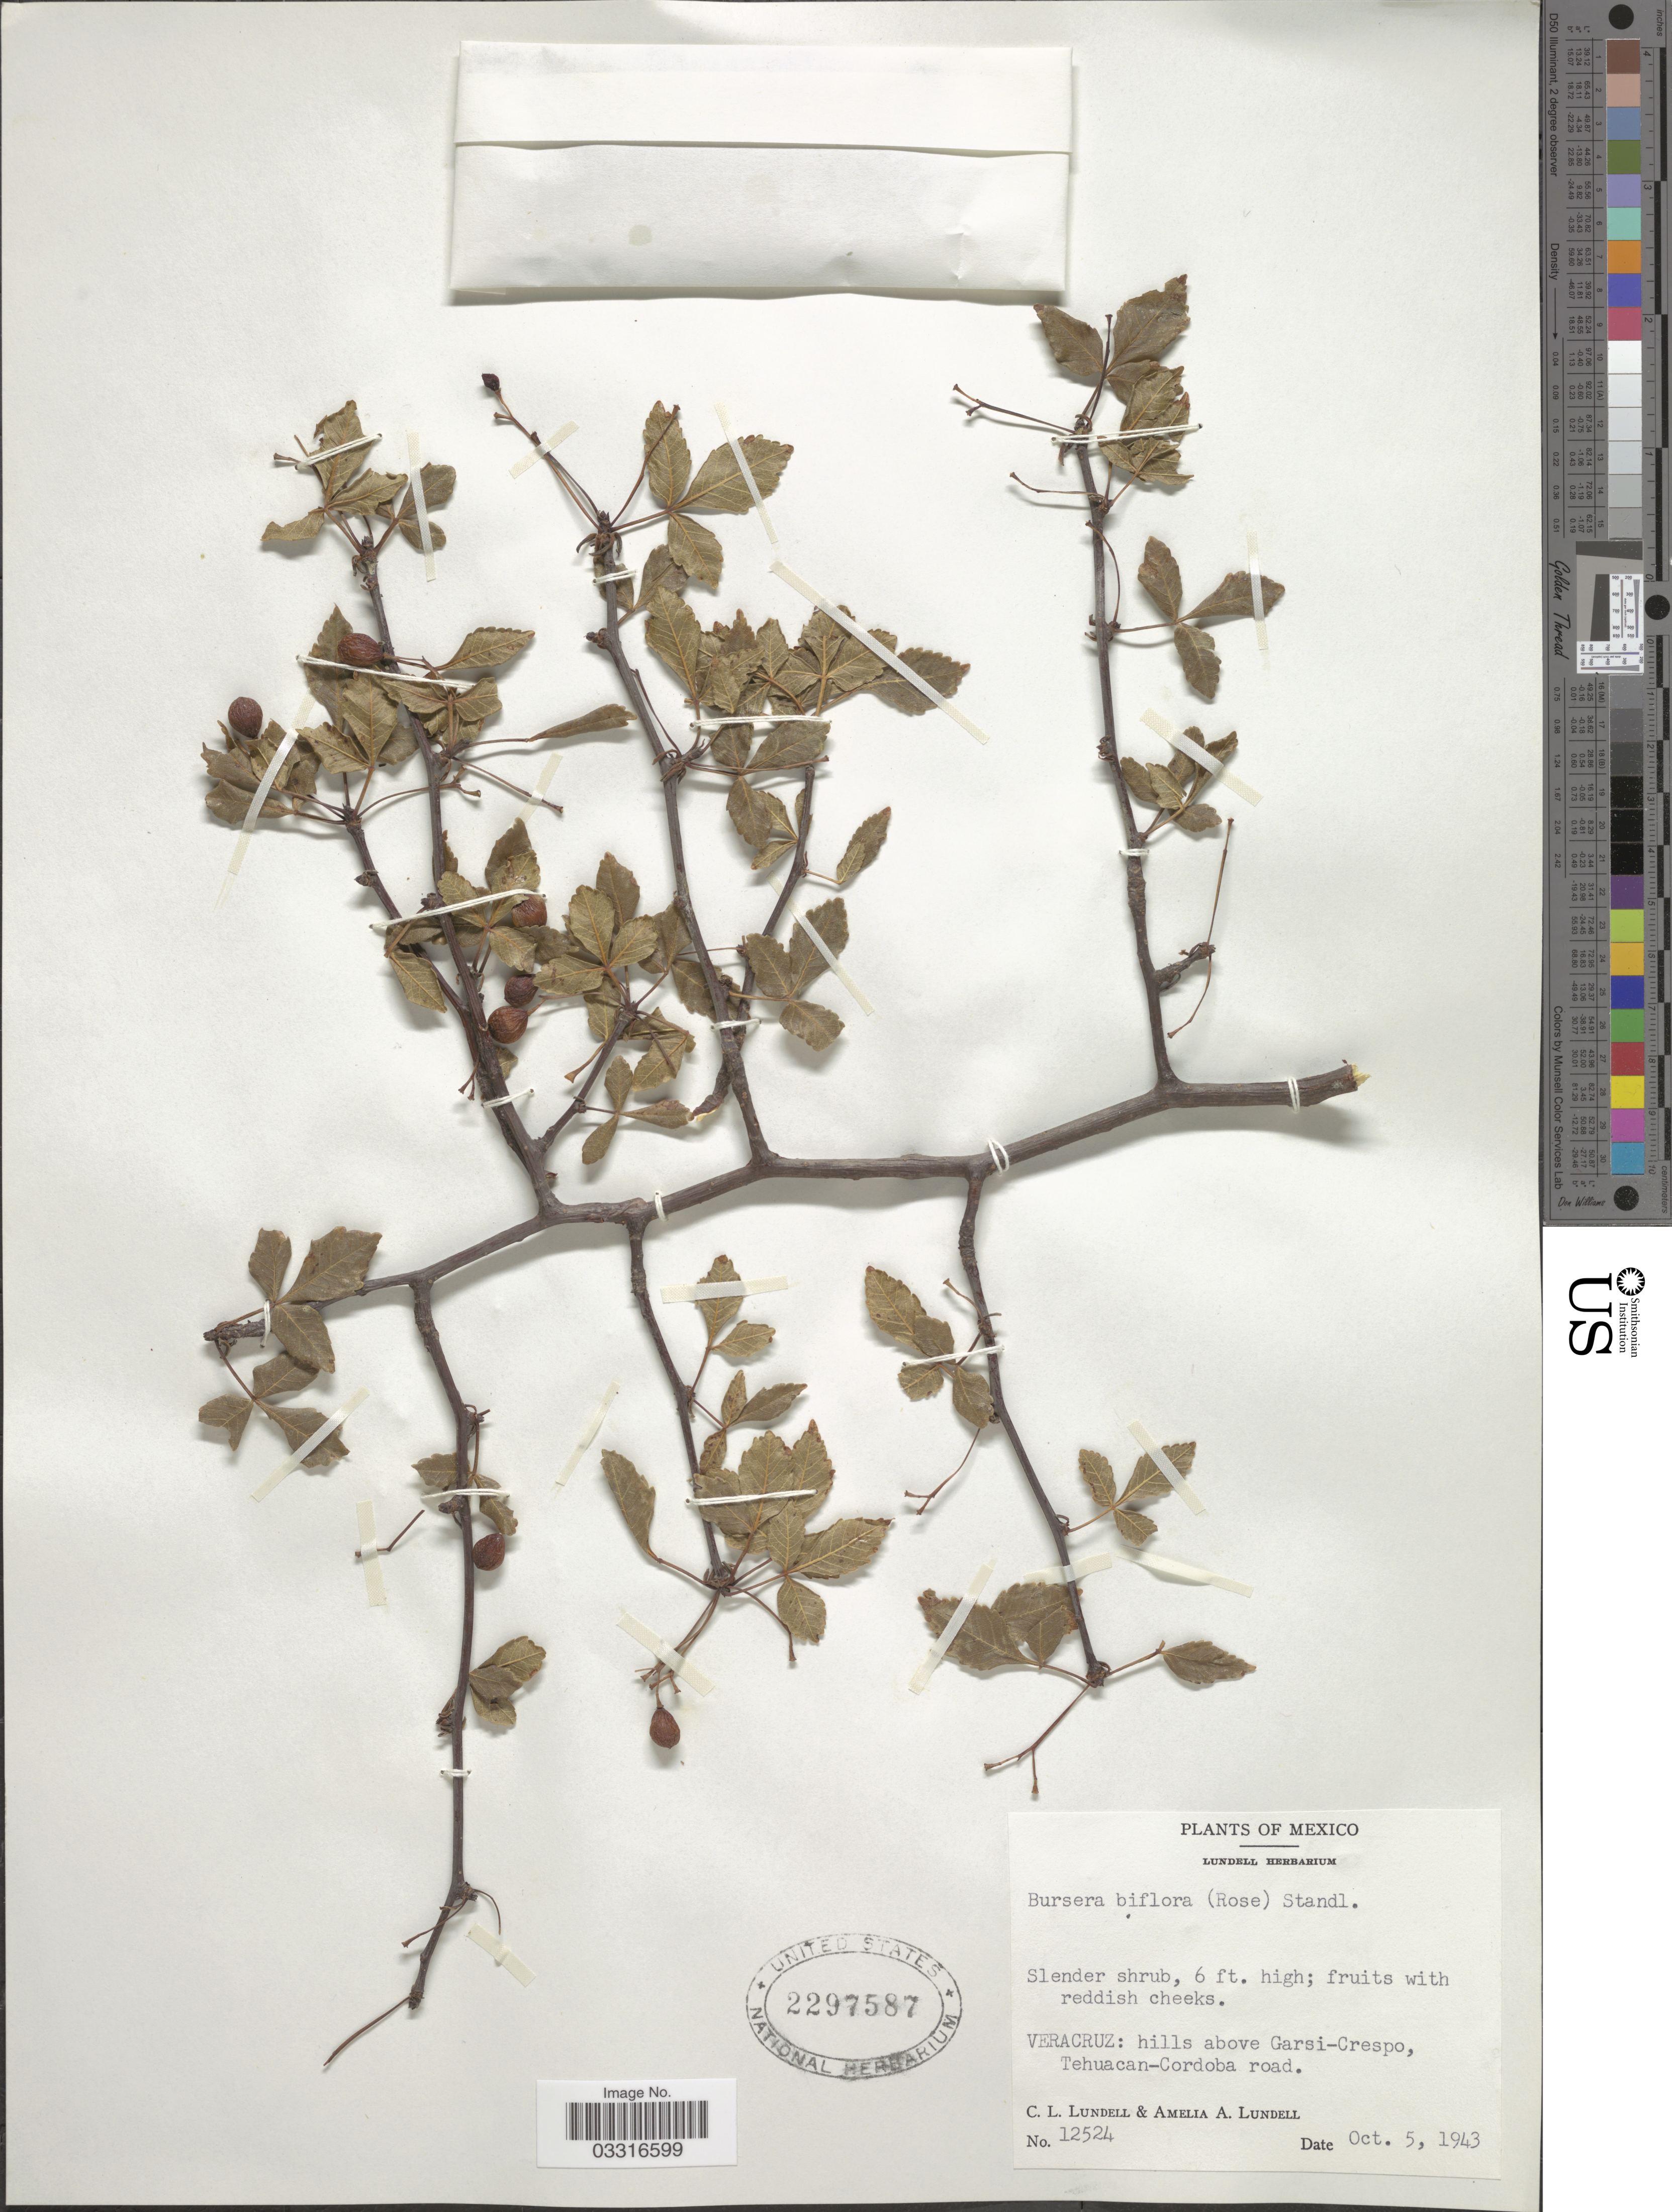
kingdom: Plantae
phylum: Tracheophyta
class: Magnoliopsida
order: Sapindales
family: Burseraceae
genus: Bursera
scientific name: Bursera biflora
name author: Standl.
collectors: C. L. Lundell & A. A. Lundell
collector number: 12524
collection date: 1943-10-05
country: Mexico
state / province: Veracruz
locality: Veracruz: hills above Garsi-Crespo, Tehuacan-Cordoba road.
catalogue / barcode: US 2297587